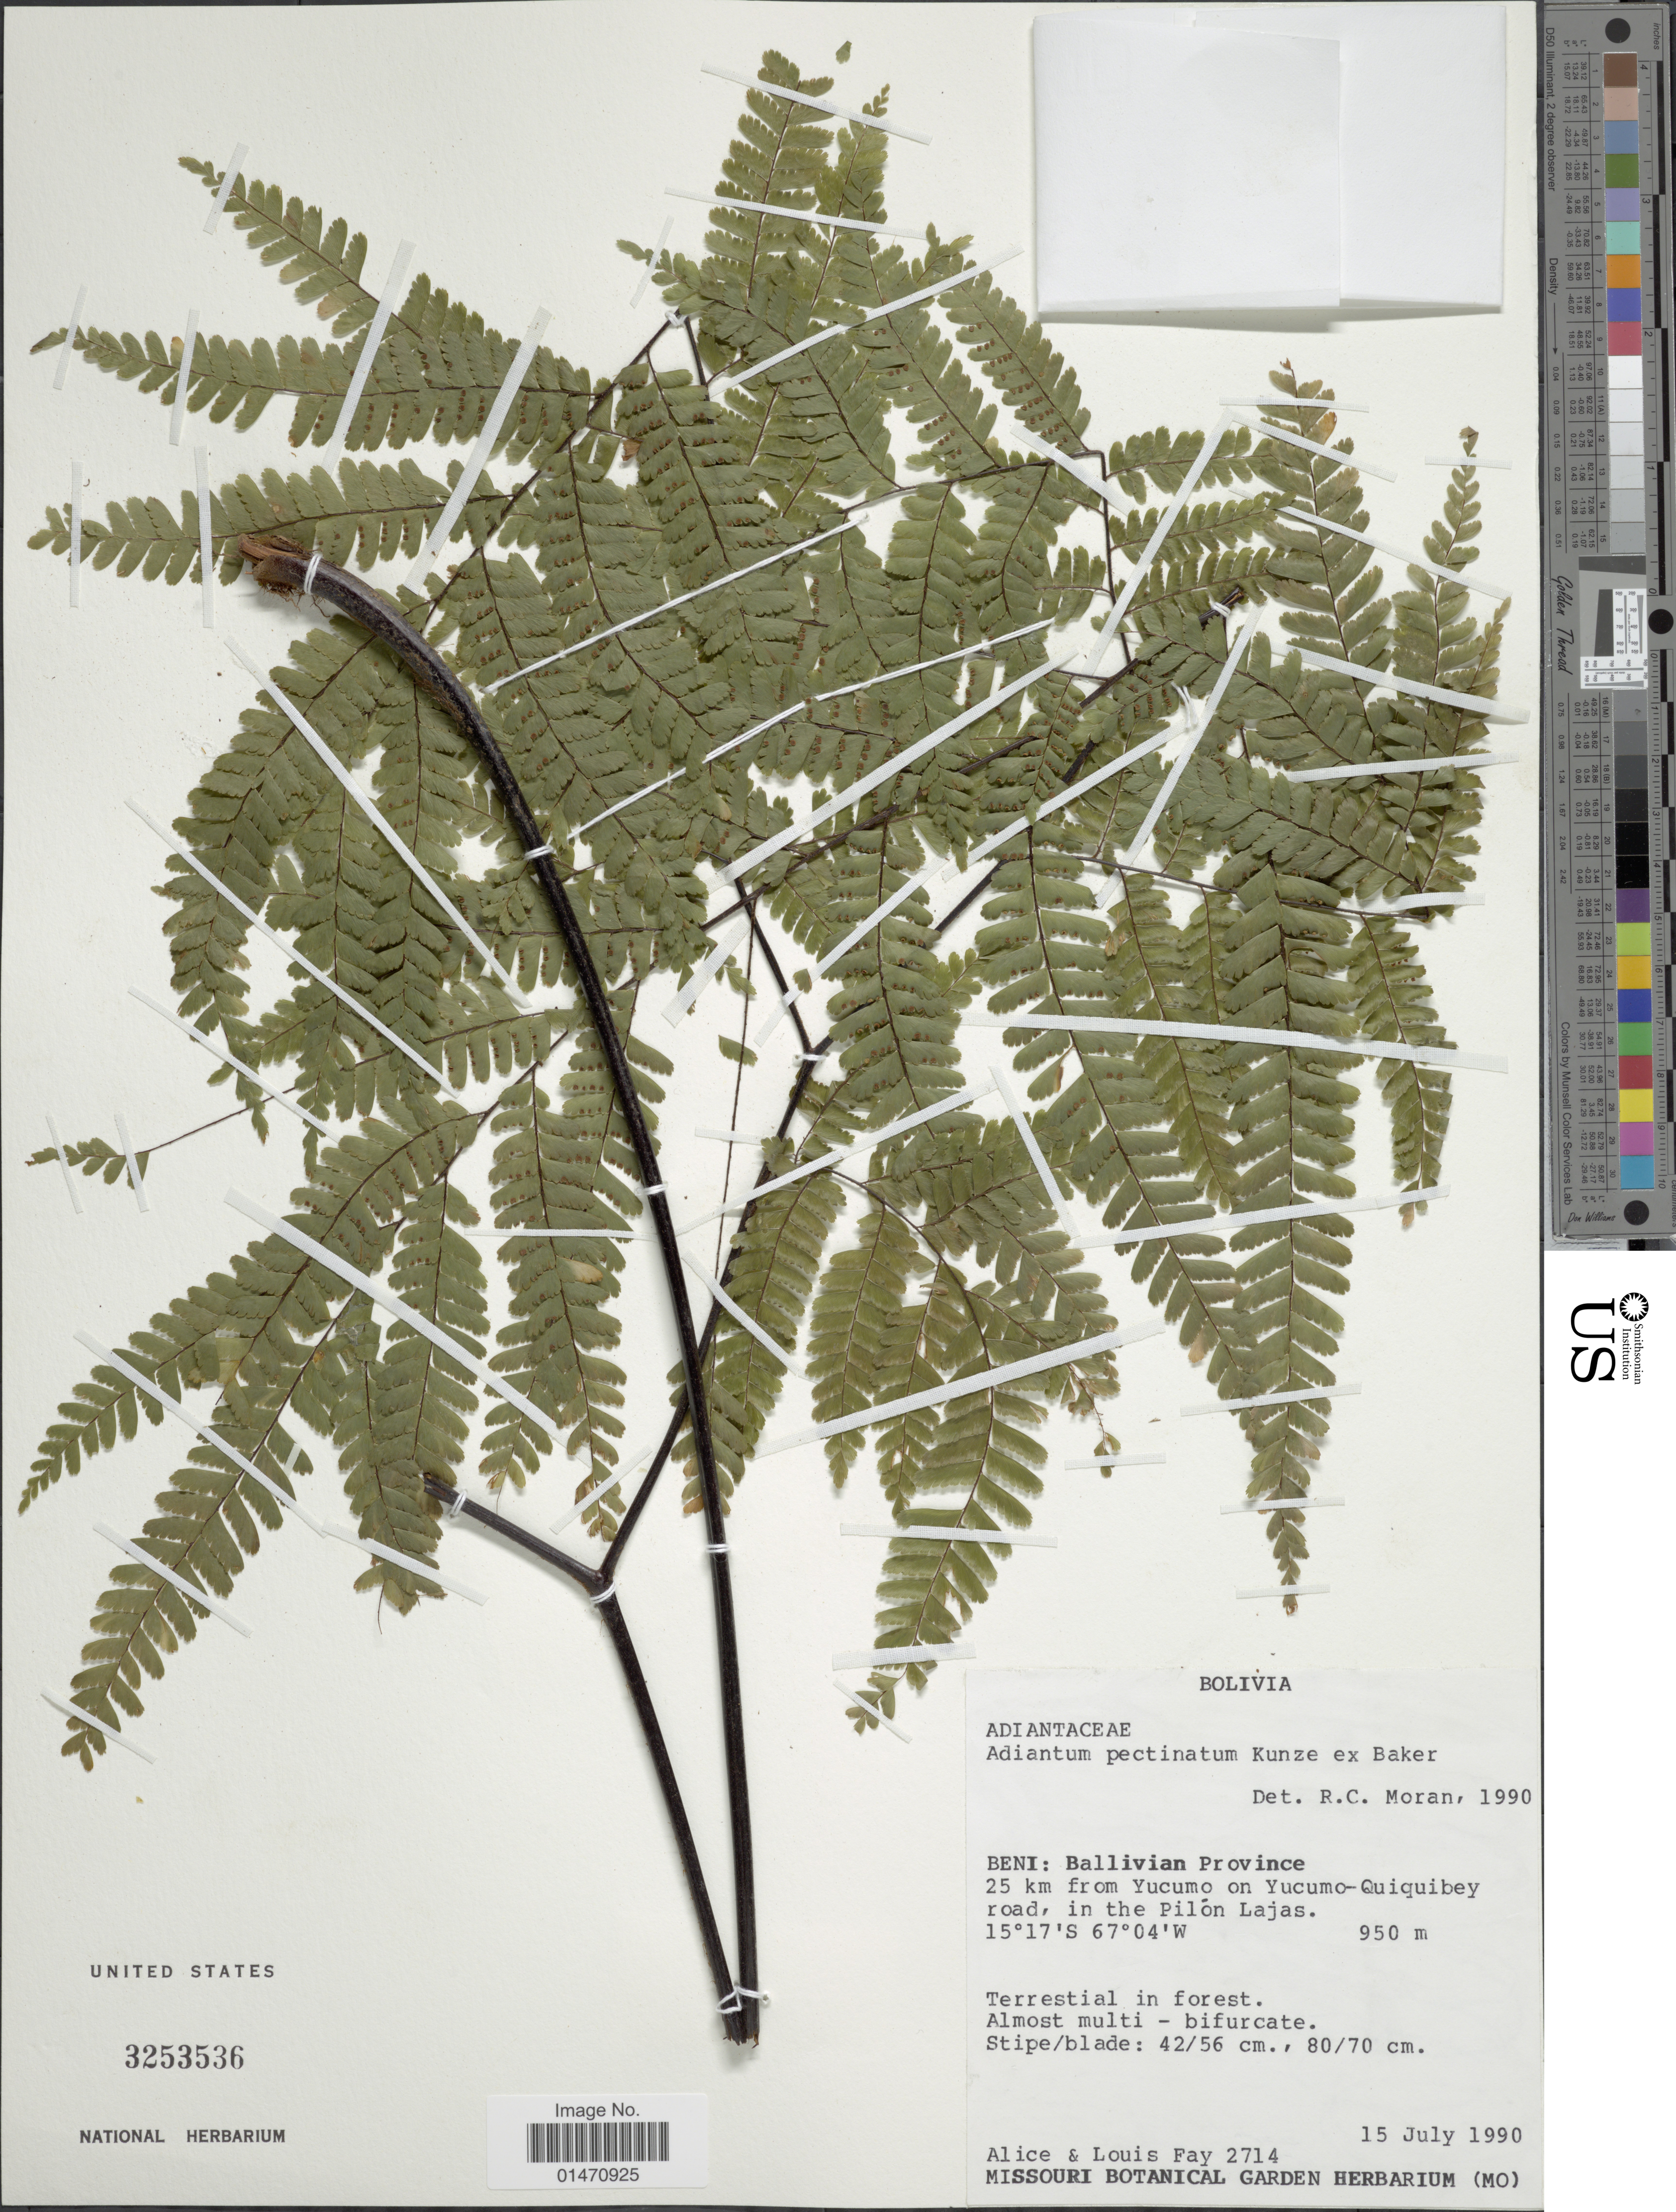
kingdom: Plantae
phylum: Tracheophyta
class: Polypodiopsida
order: Polypodiales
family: Pteridaceae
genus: Adiantum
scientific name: Adiantum pectinatum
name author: Kunze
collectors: A. Fay & L. Fay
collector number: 2714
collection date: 1990-07-15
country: Bolivia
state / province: Beni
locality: Beni: Ballivian Province, 25km from Yucumo on Yucumo-Quiquibey road, in the Pilon Lajas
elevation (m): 950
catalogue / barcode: US 3253536